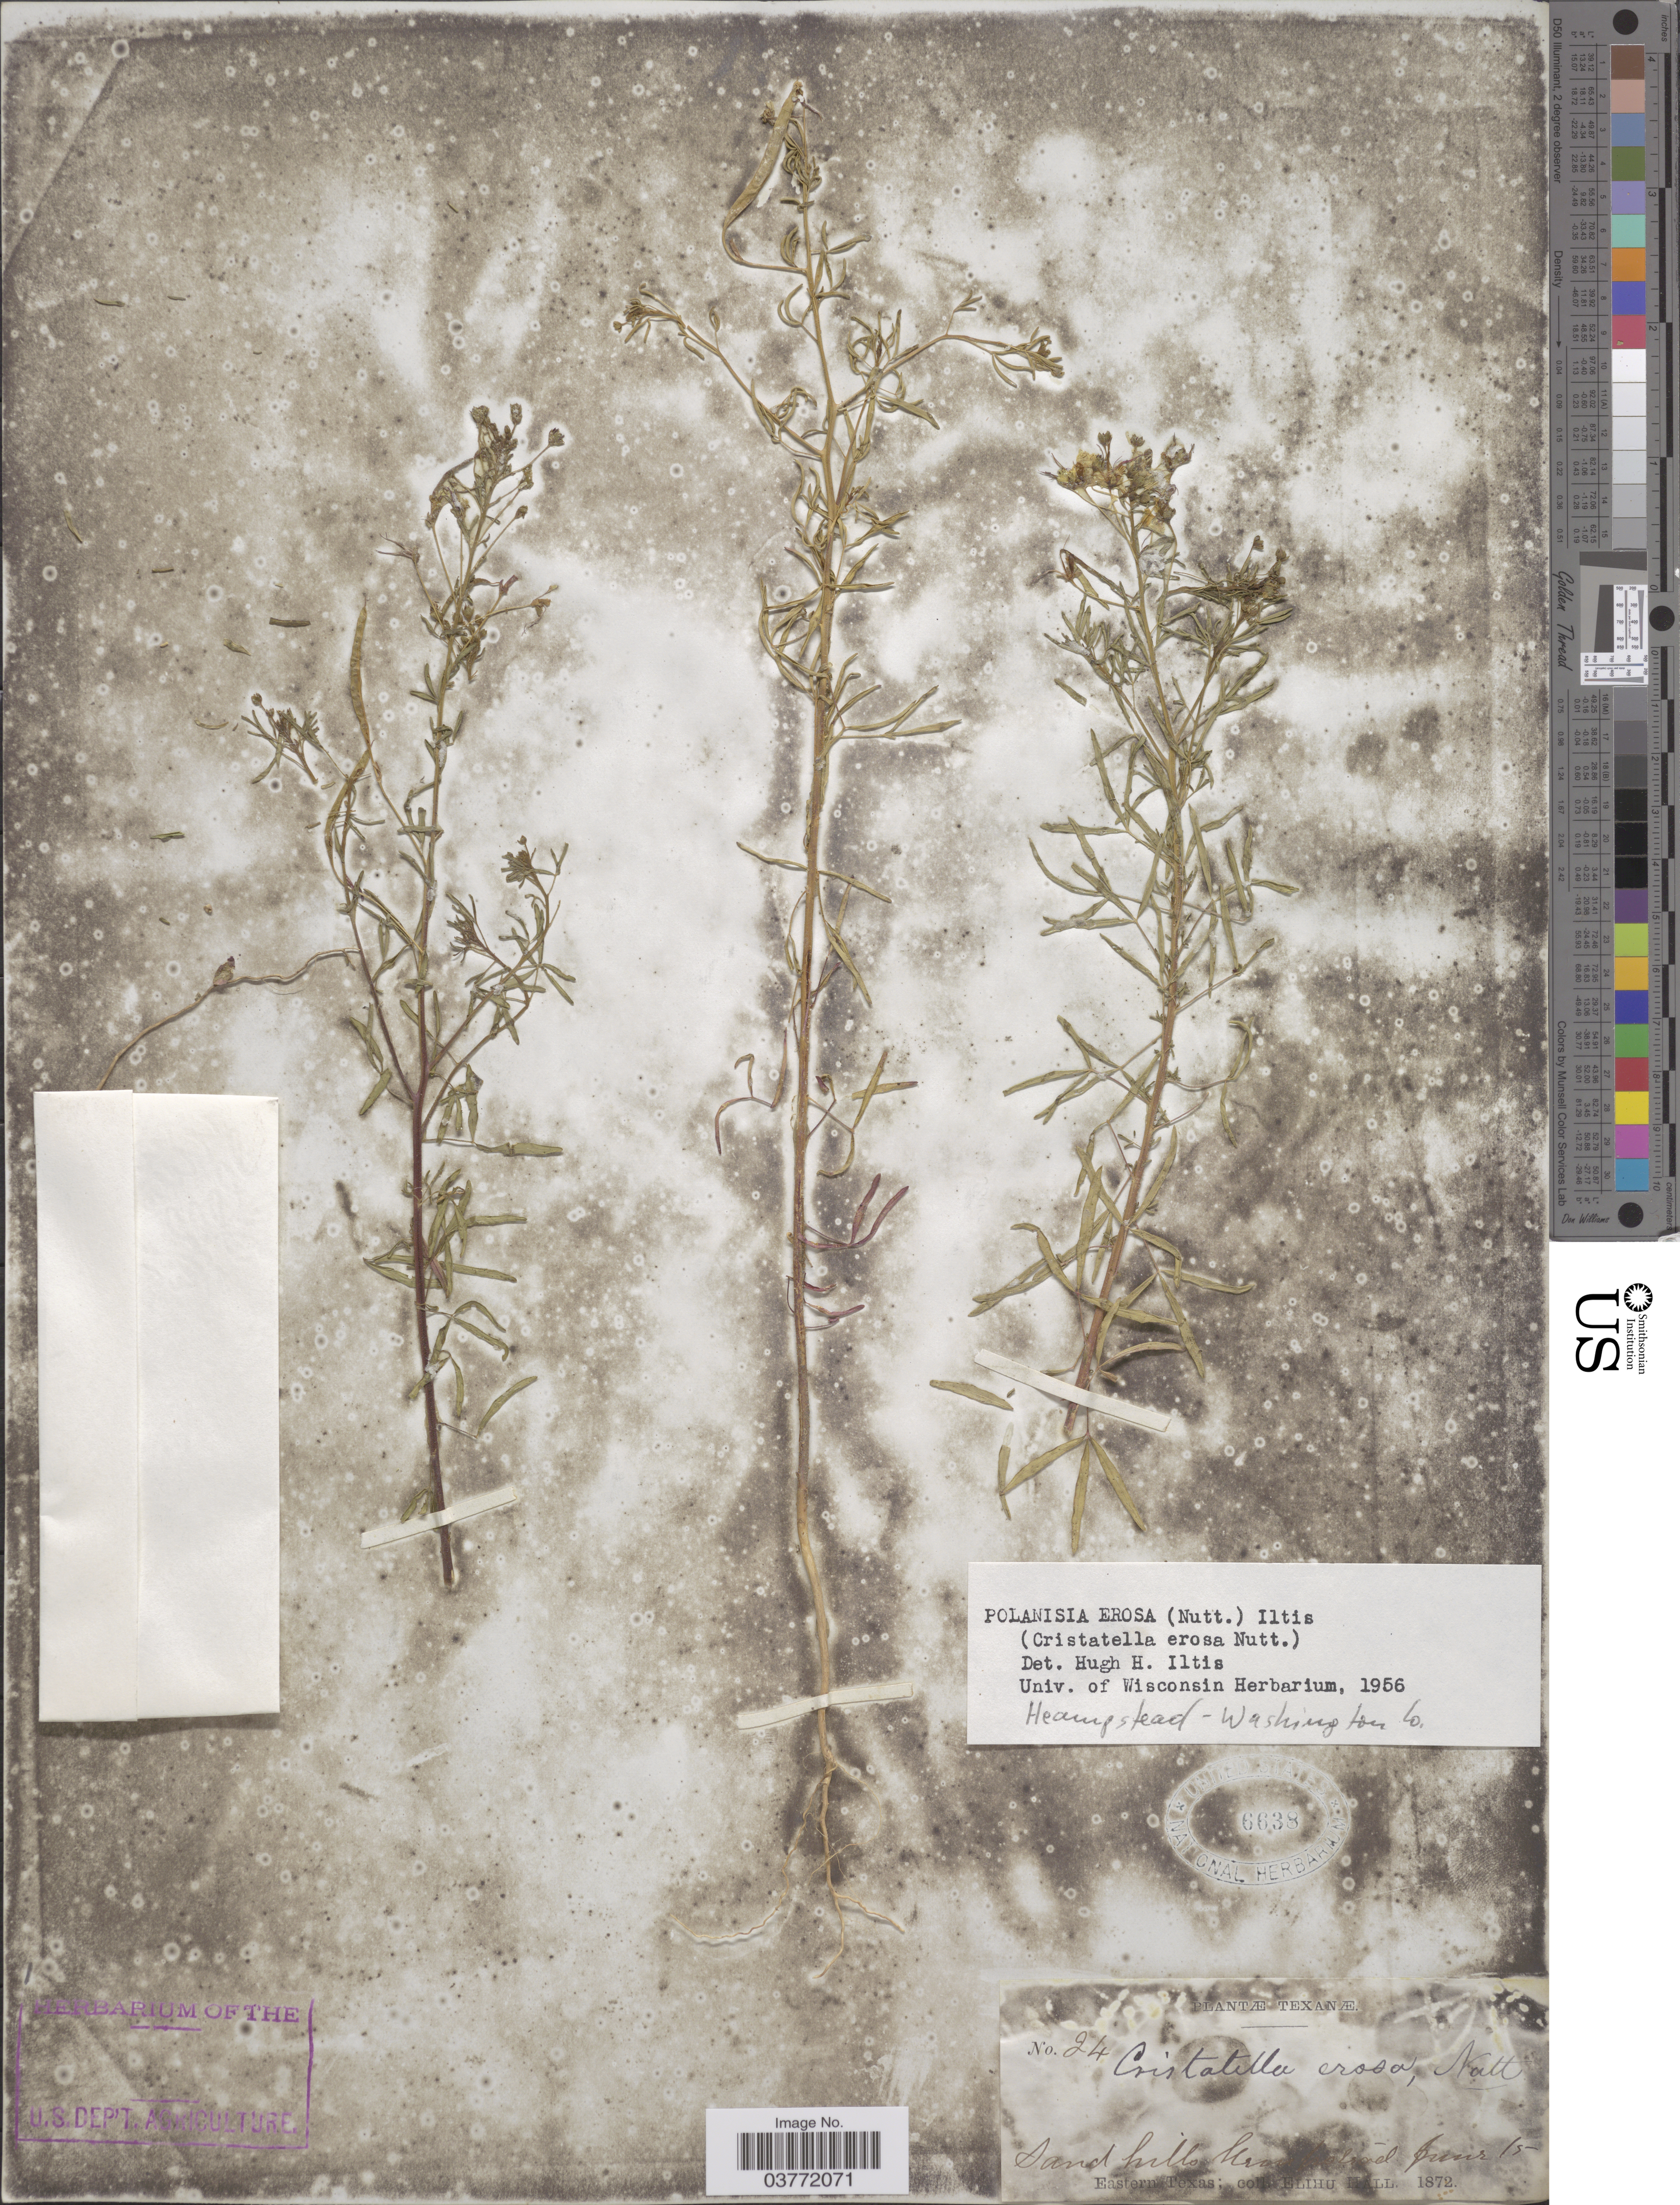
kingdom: Plantae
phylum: Tracheophyta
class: Magnoliopsida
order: Brassicales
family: Cleomaceae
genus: Polanisia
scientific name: Polanisia erosa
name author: (Nutt.) Iltis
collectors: E. Hall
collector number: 24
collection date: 1872-06-15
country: United States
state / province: Texas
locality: Sand hills, Hempstead. Eastern Texas.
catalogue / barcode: US 6638